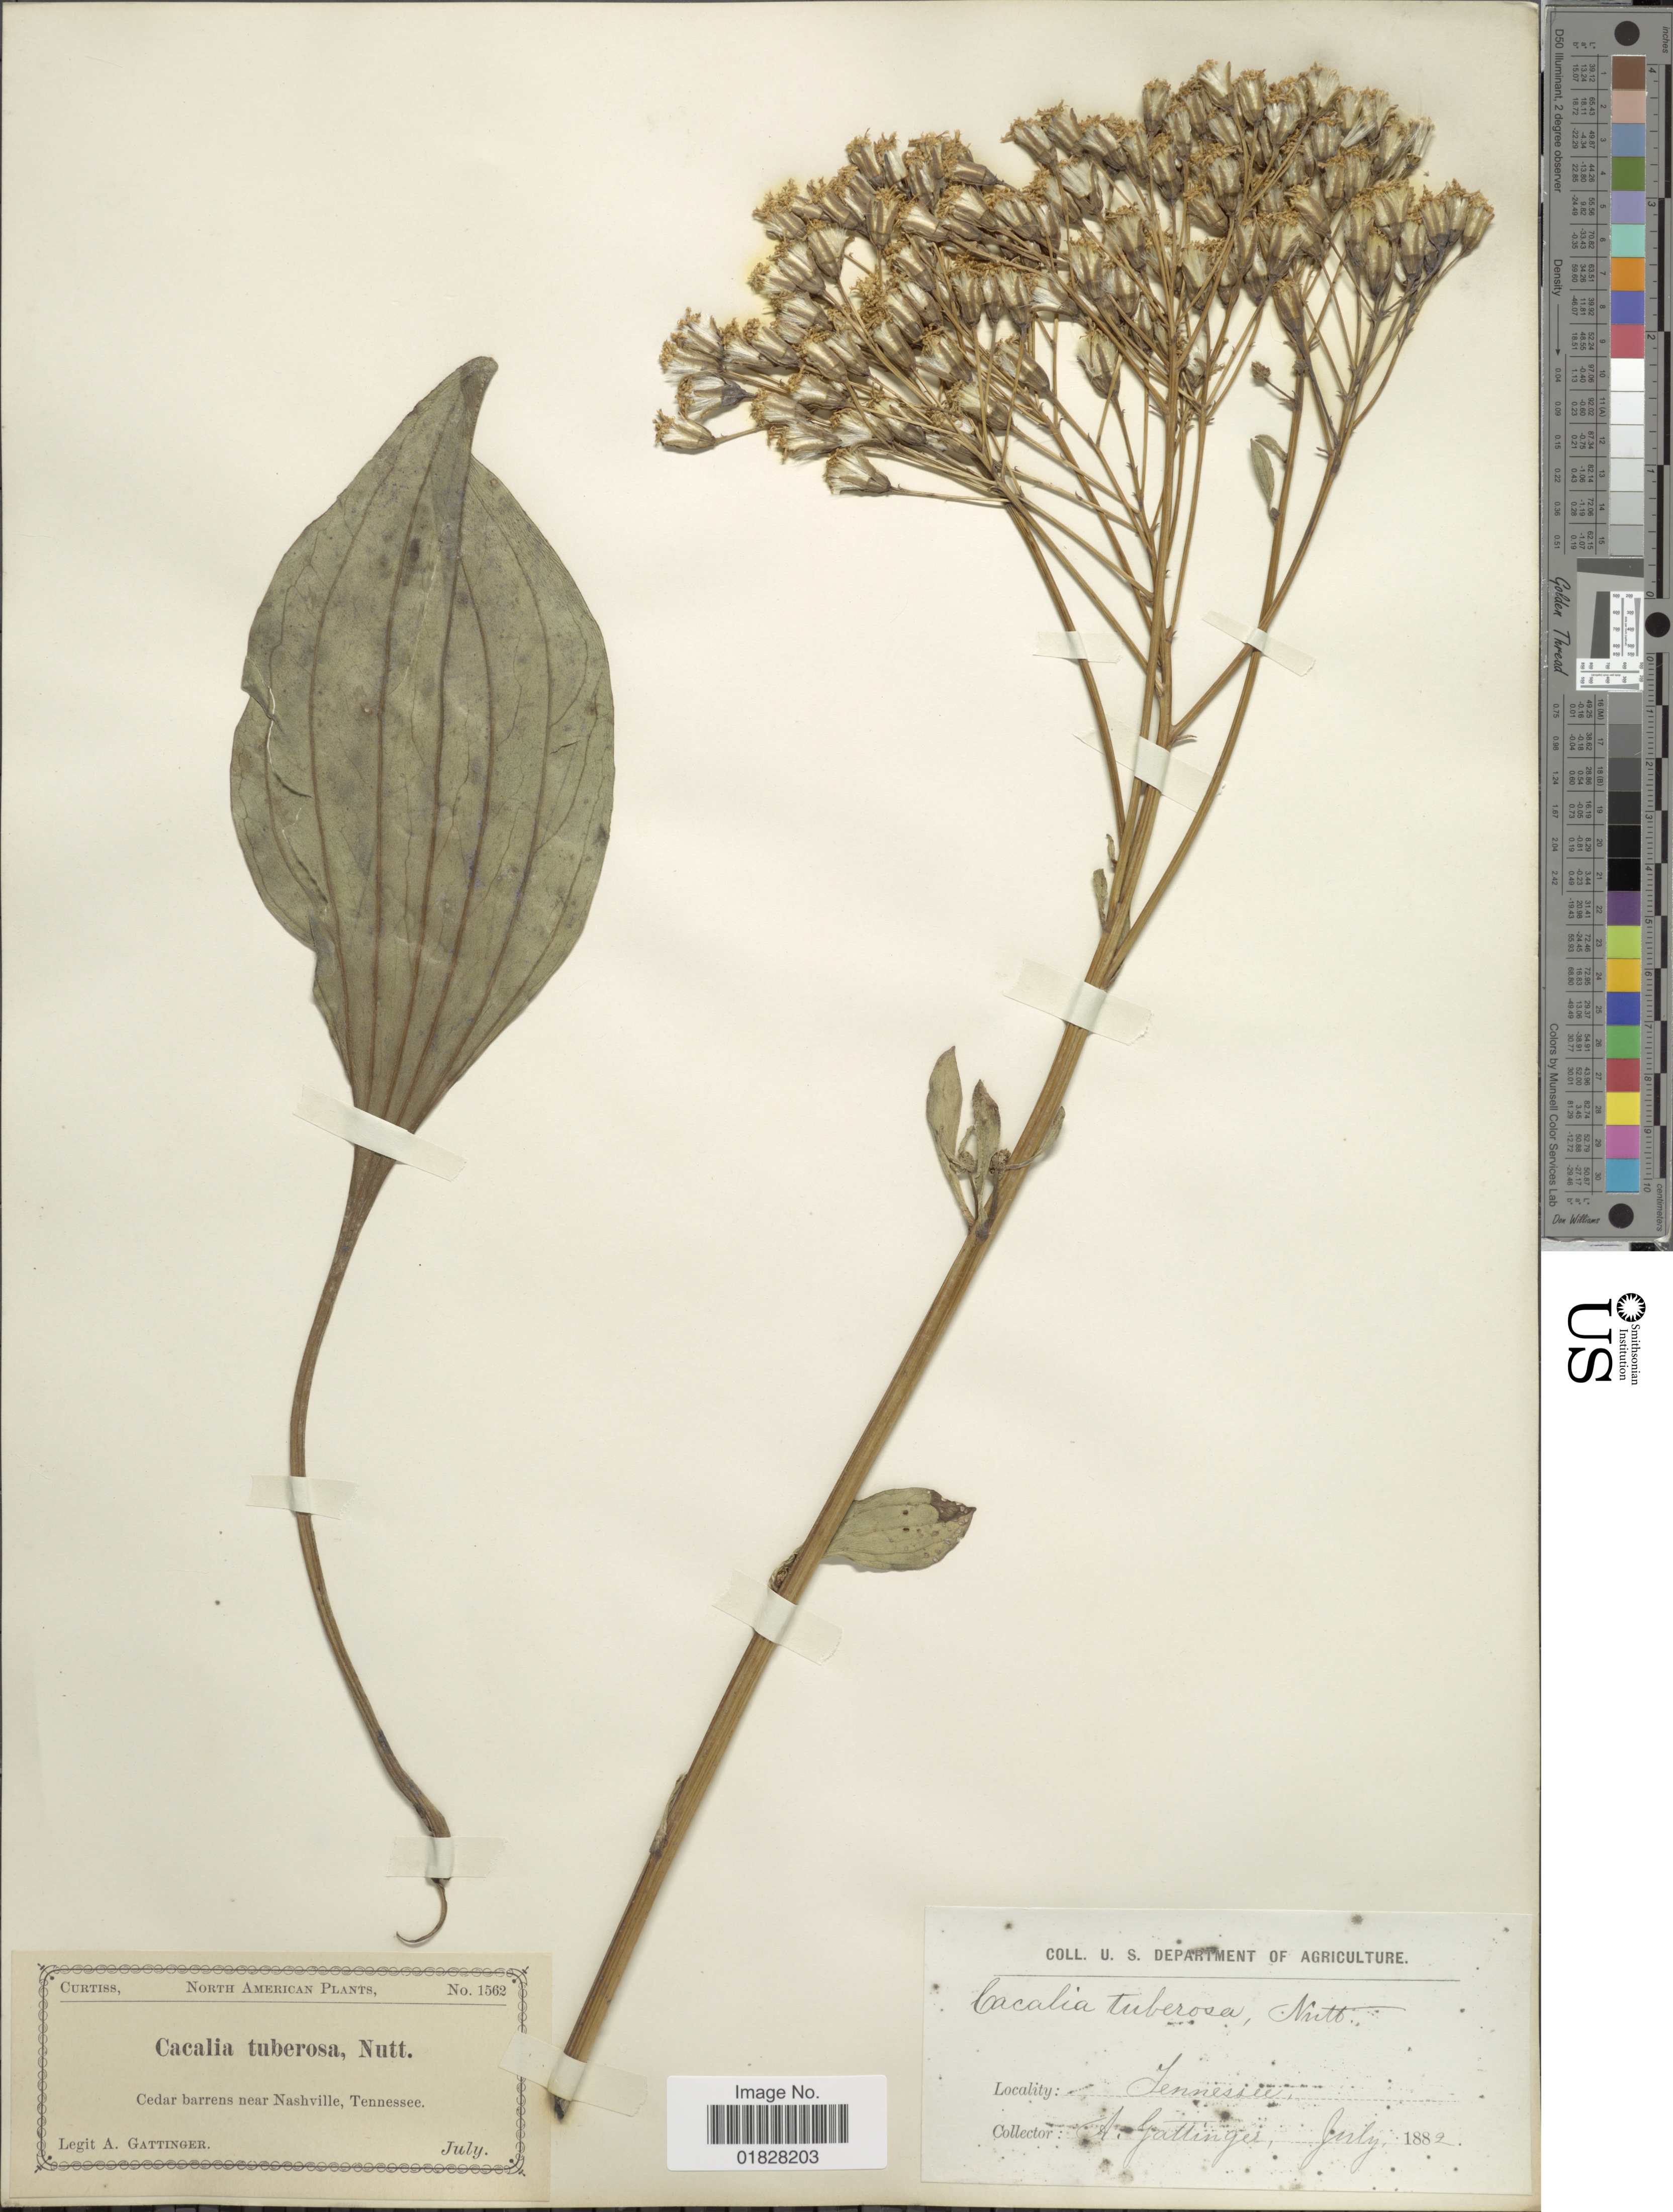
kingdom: Plantae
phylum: Tracheophyta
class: Magnoliopsida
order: Asterales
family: Asteraceae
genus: Arnoglossum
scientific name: Arnoglossum plantagineum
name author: Raf.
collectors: A. Gattinger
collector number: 1562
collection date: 1882-07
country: United States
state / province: Tennessee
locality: Cedar barrens near Nashville, Tennessee